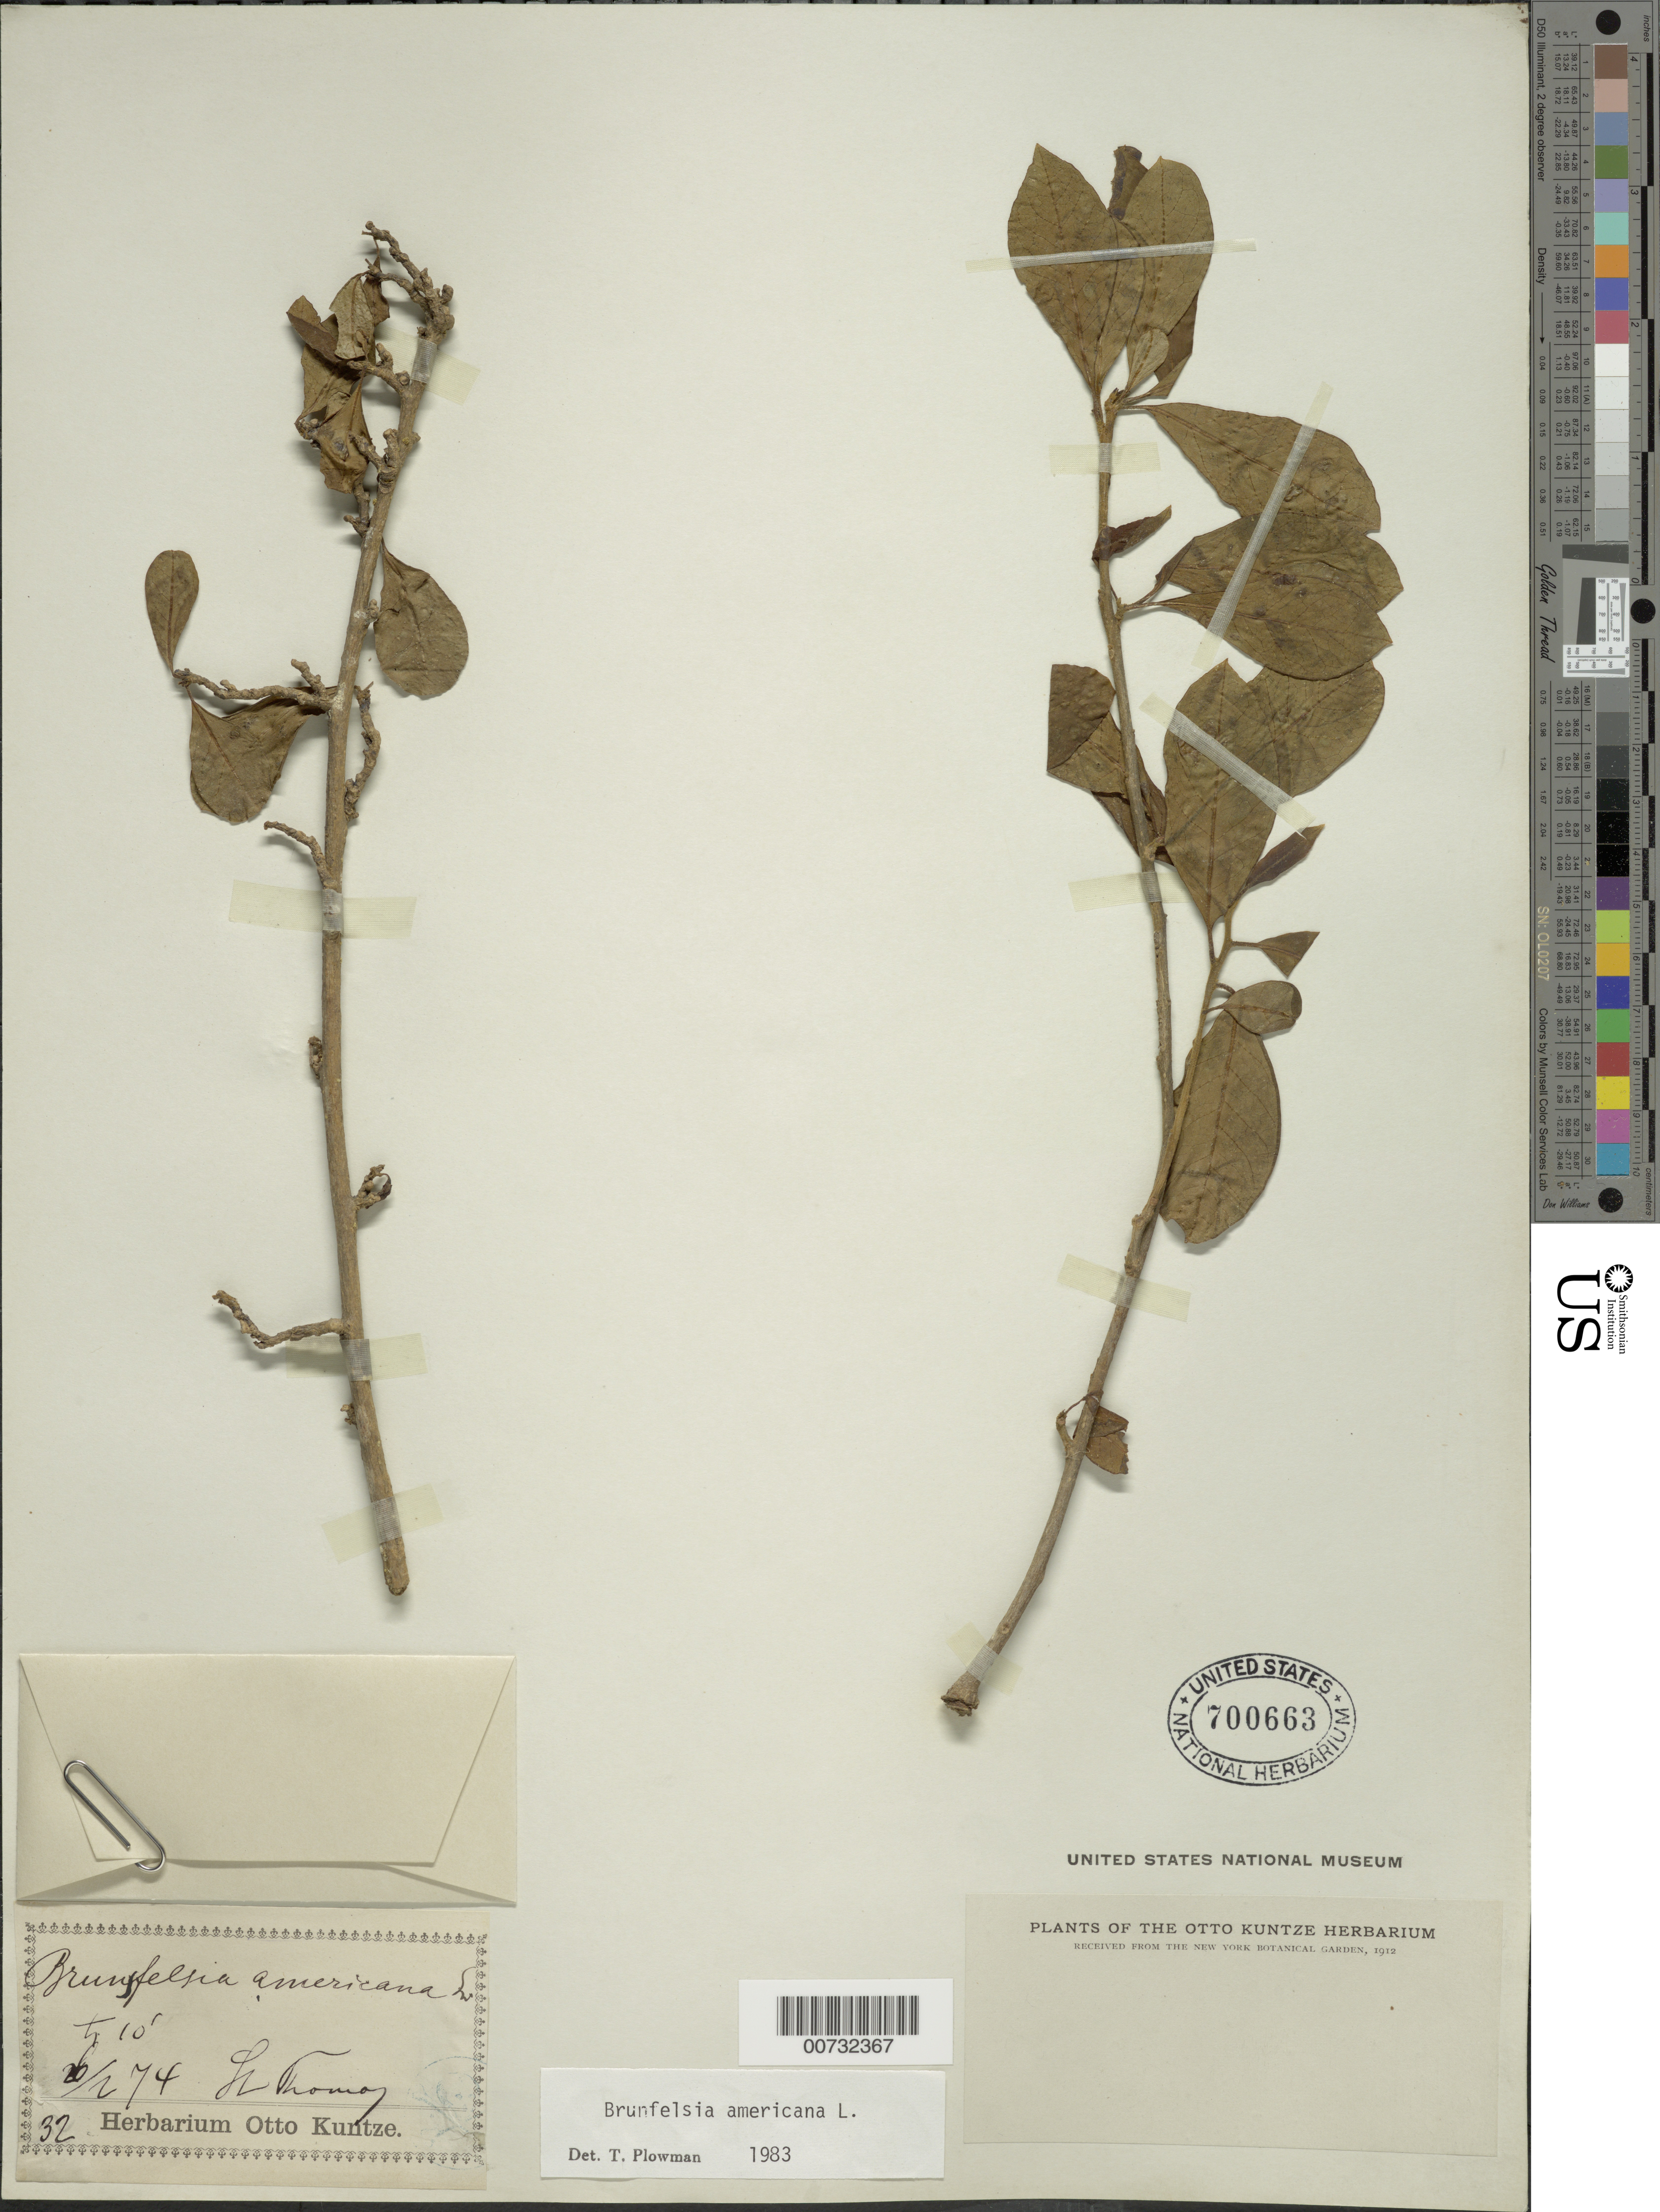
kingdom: Plantae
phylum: Tracheophyta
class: Magnoliopsida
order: Solanales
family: Solanaceae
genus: Brunfelsia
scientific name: Brunfelsia americana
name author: L.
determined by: Plowman, Timothy C.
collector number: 32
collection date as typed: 26 Feb 1874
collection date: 1874-02-26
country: U.S. Virgin Islands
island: St. Thomas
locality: St. Thomas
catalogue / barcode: US 700663